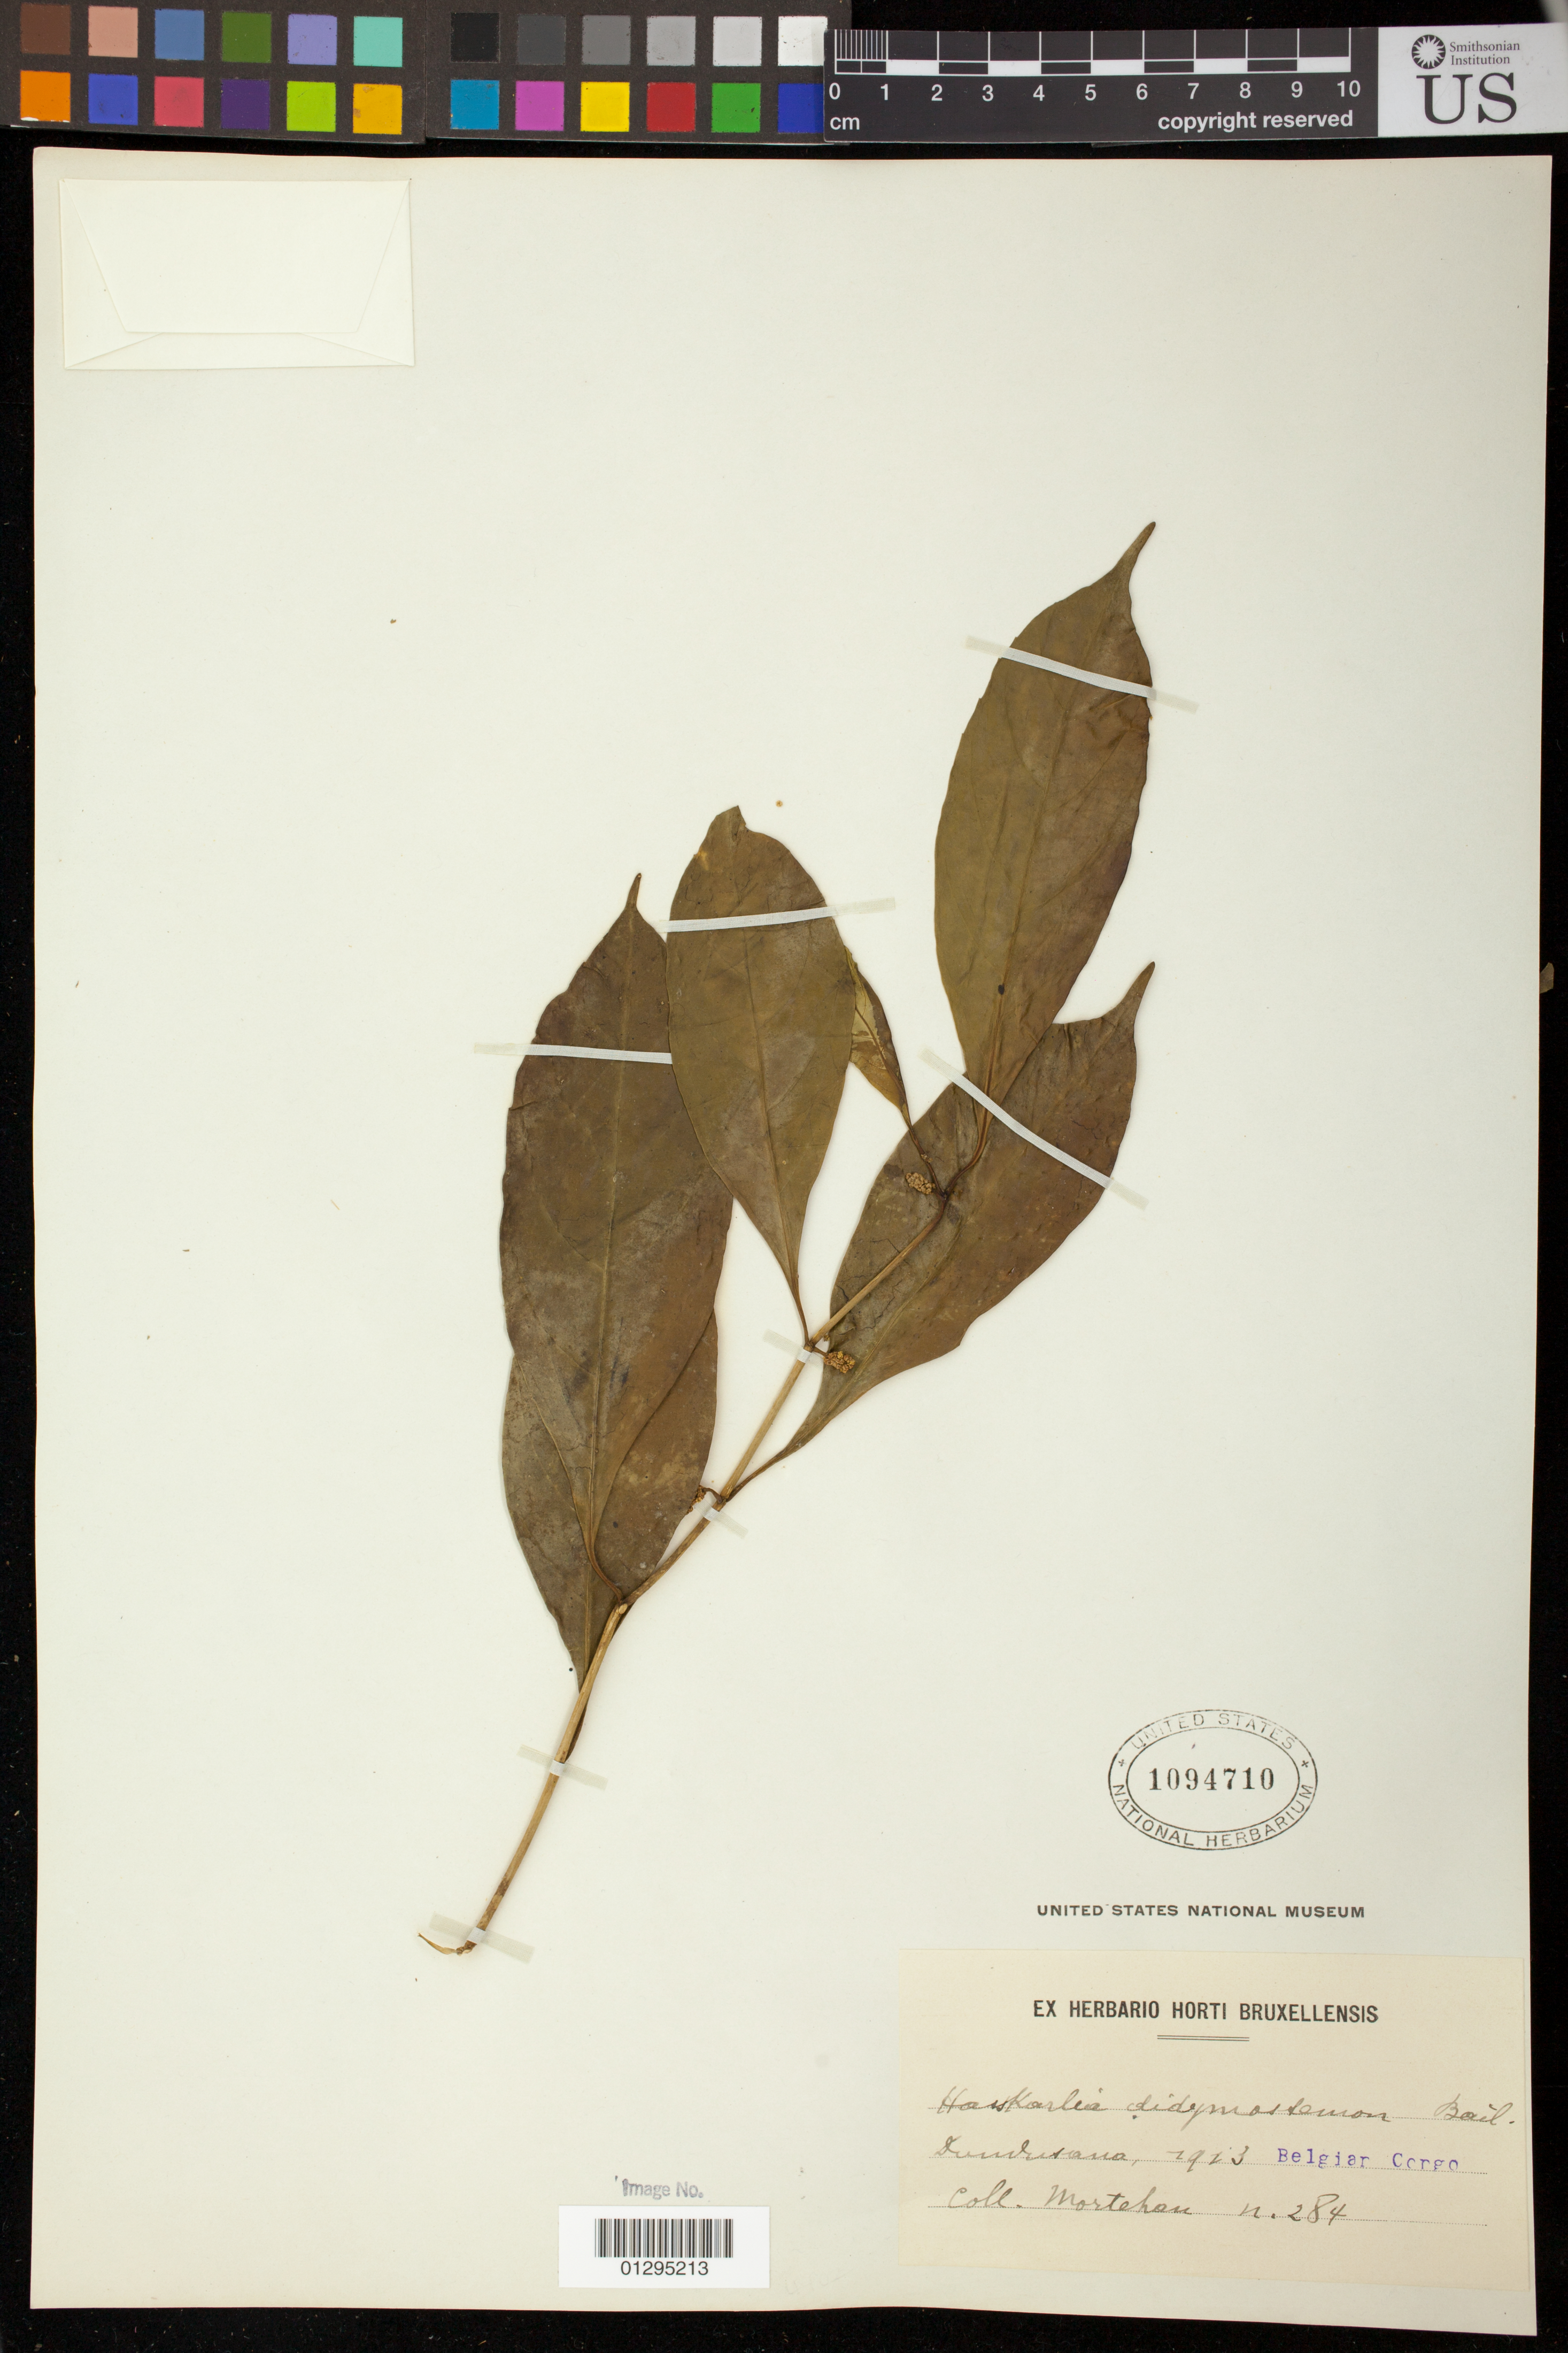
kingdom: Plantae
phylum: Tracheophyta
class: Magnoliopsida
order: Malpighiales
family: Euphorbiaceae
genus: Tetrorchidium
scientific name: Tetrorchidium didymostemon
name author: (Baill.) Pax & K. Hoffm.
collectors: M. G. Mortehan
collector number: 284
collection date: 1913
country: Congo, Democratic Republic of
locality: Belgian Congo. Dundusana.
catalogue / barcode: US 1094710